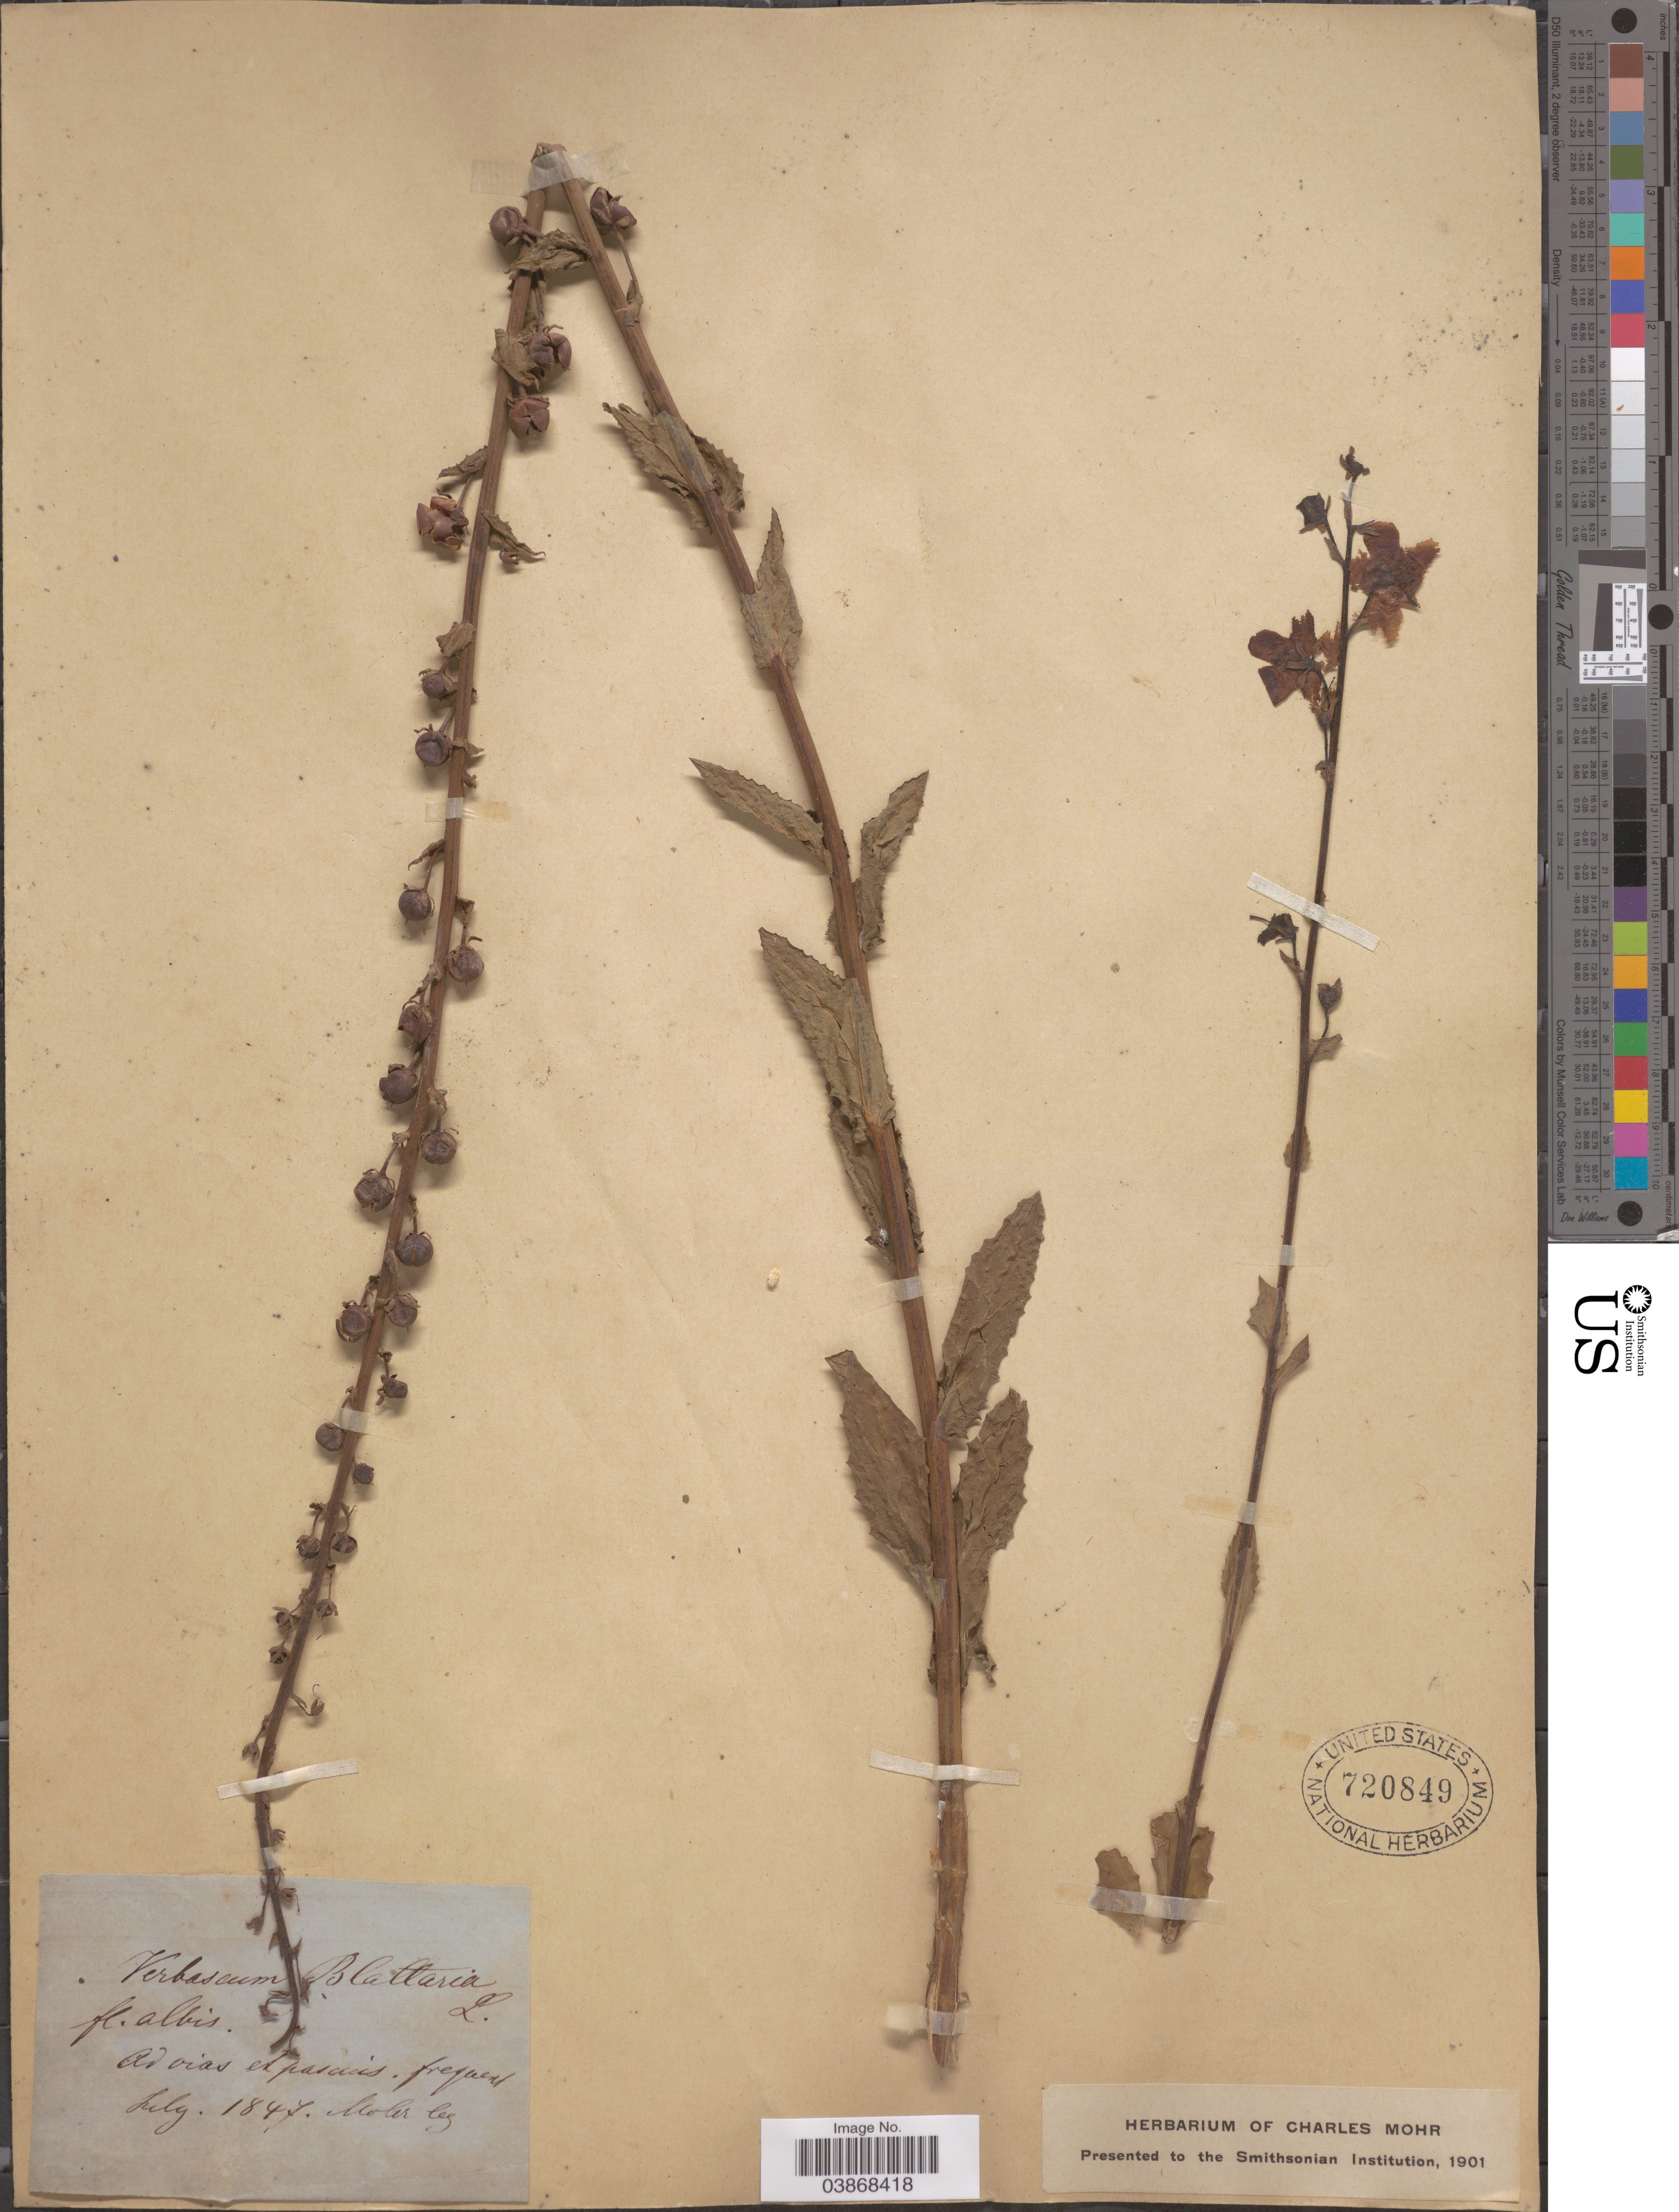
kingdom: Plantae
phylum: Tracheophyta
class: Magnoliopsida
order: Lamiales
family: Scrophulariaceae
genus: Verbascum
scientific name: Verbascum blattaria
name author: L.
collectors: Mohr, C. T. (herbarium)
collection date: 1887-07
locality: Ad vias et pasais [interpreted].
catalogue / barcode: US 720849